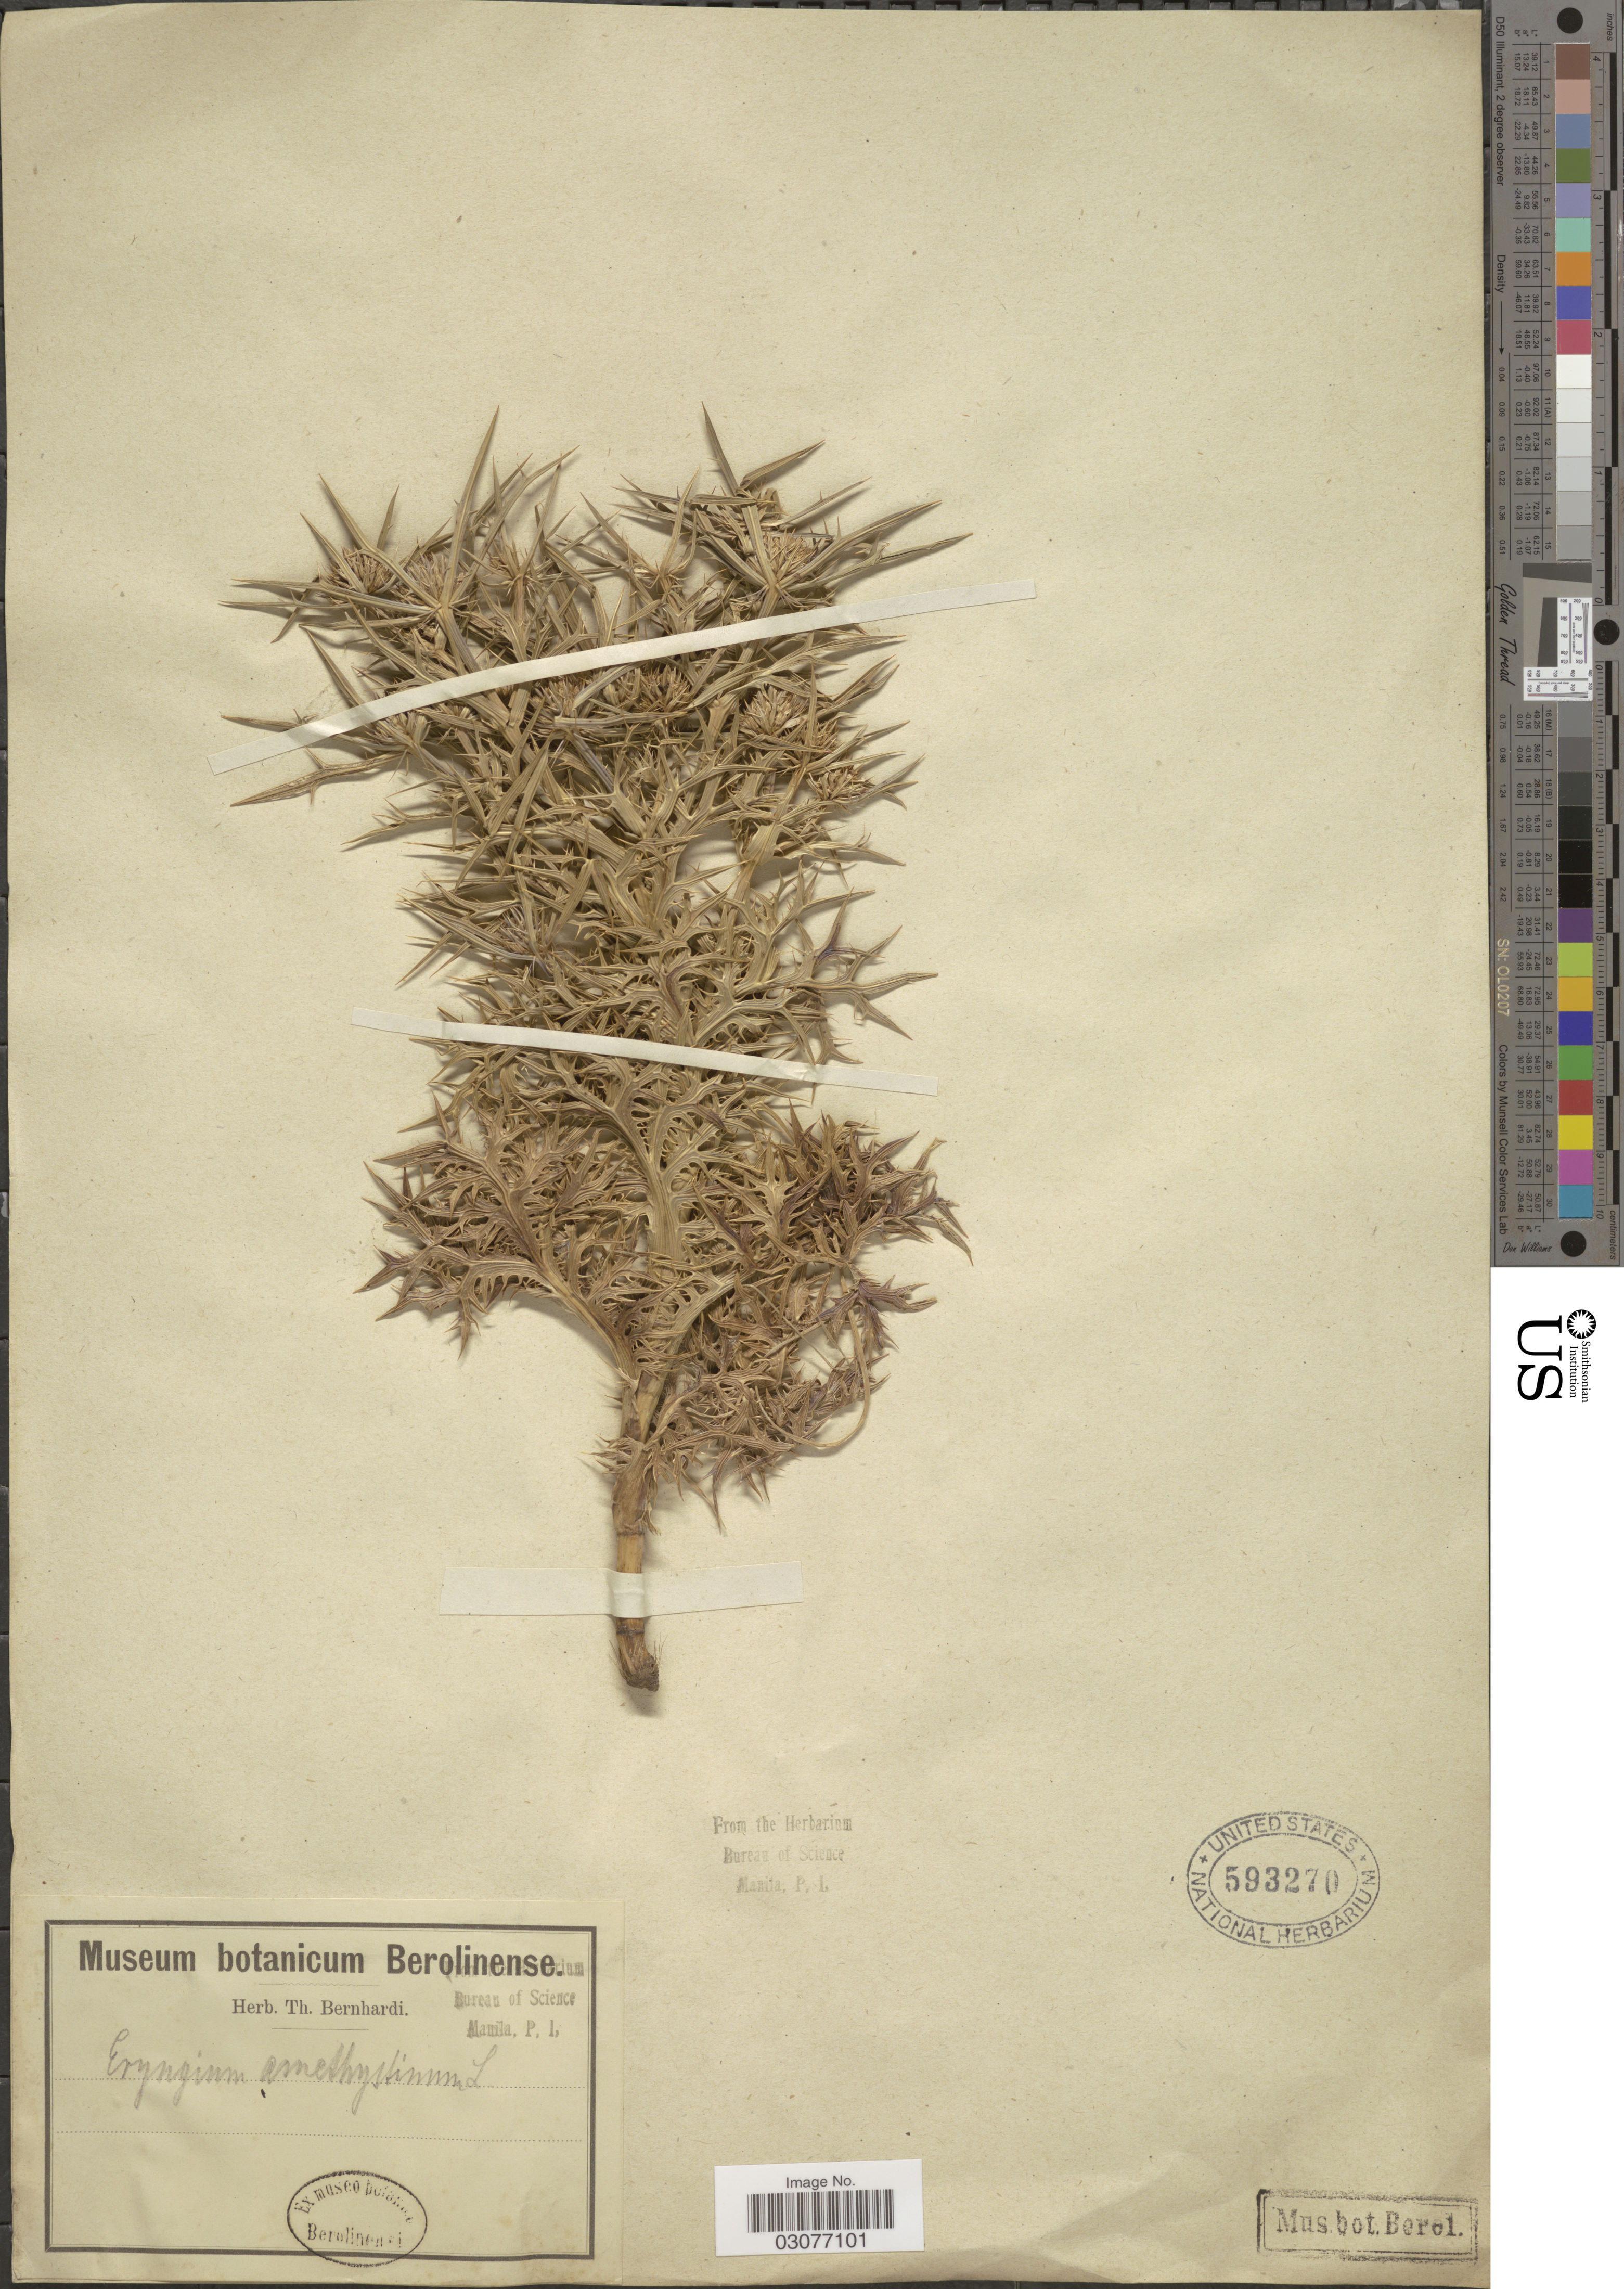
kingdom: Plantae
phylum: Tracheophyta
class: Magnoliopsida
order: Apiales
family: Apiaceae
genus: Eryngium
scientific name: Eryngium amethystinum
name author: L.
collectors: Ex herb. Th. Bernhardi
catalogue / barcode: US 593270